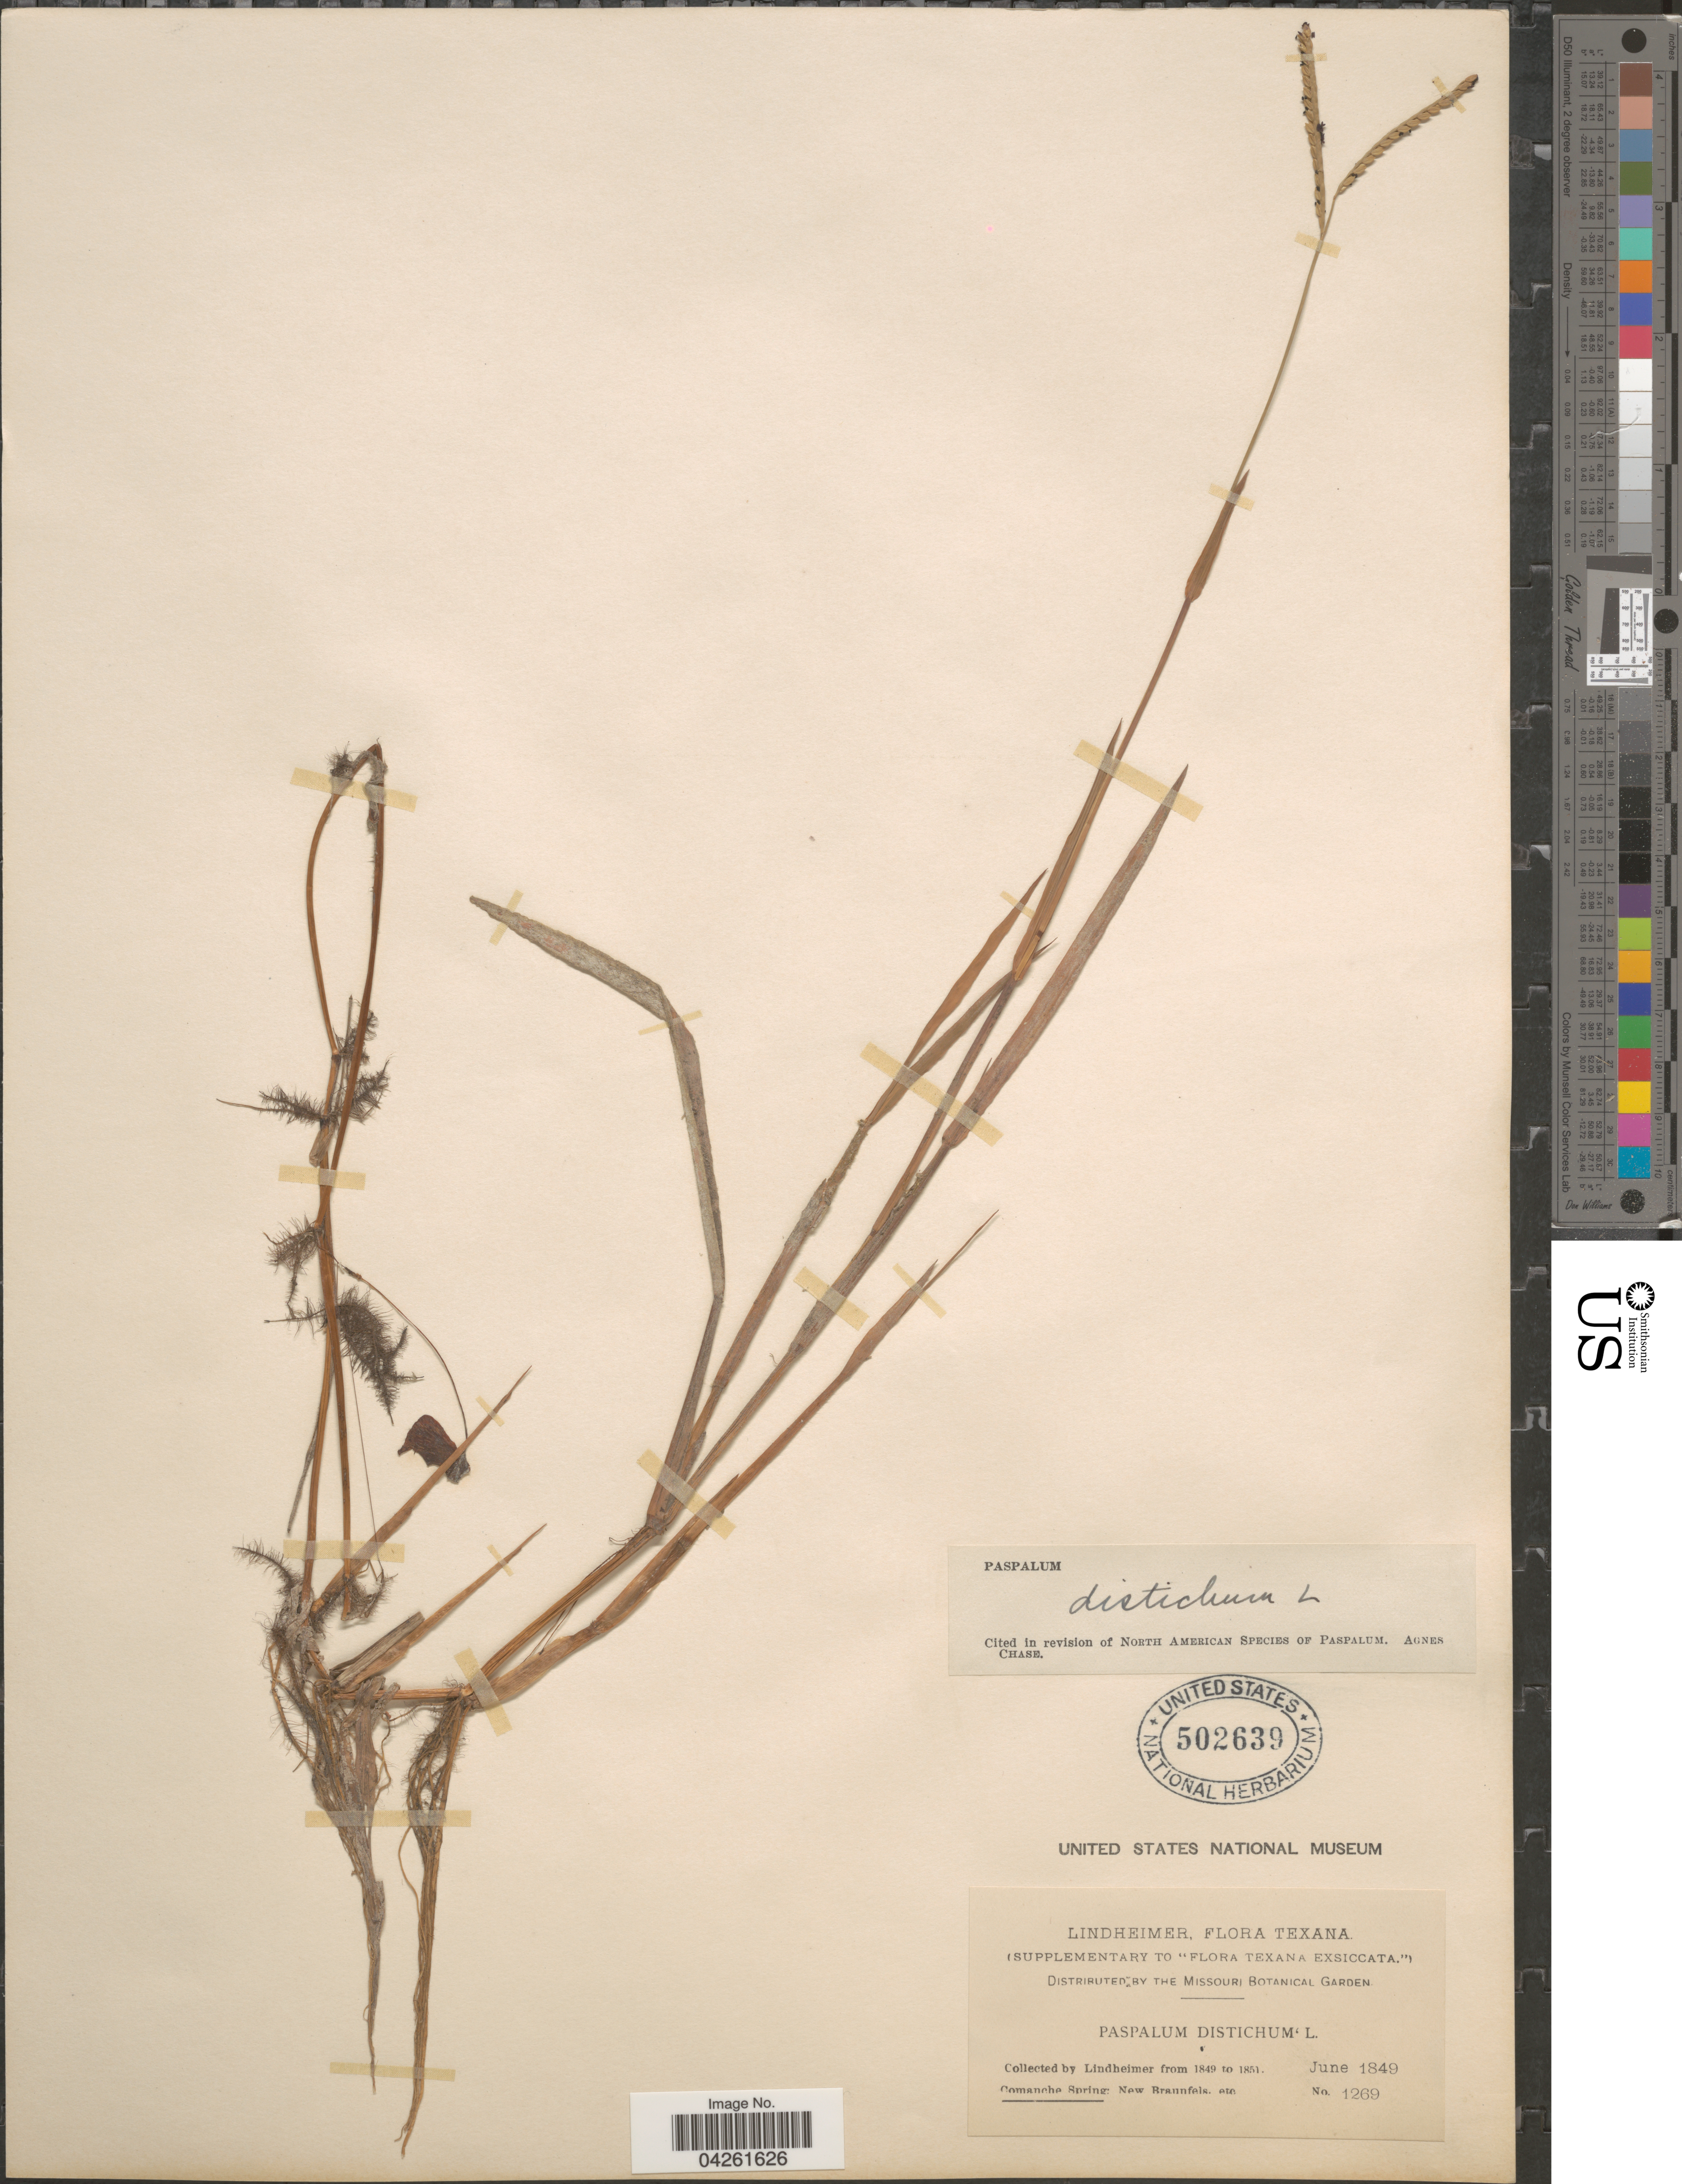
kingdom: Plantae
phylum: Tracheophyta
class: Liliopsida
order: Poales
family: Poaceae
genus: Paspalum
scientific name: Paspalum distichum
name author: L.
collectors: -. Lindheimer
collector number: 1269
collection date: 1849-06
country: United States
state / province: Texas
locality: Comanche Spring: New Braunfels, etc.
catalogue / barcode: US 502639